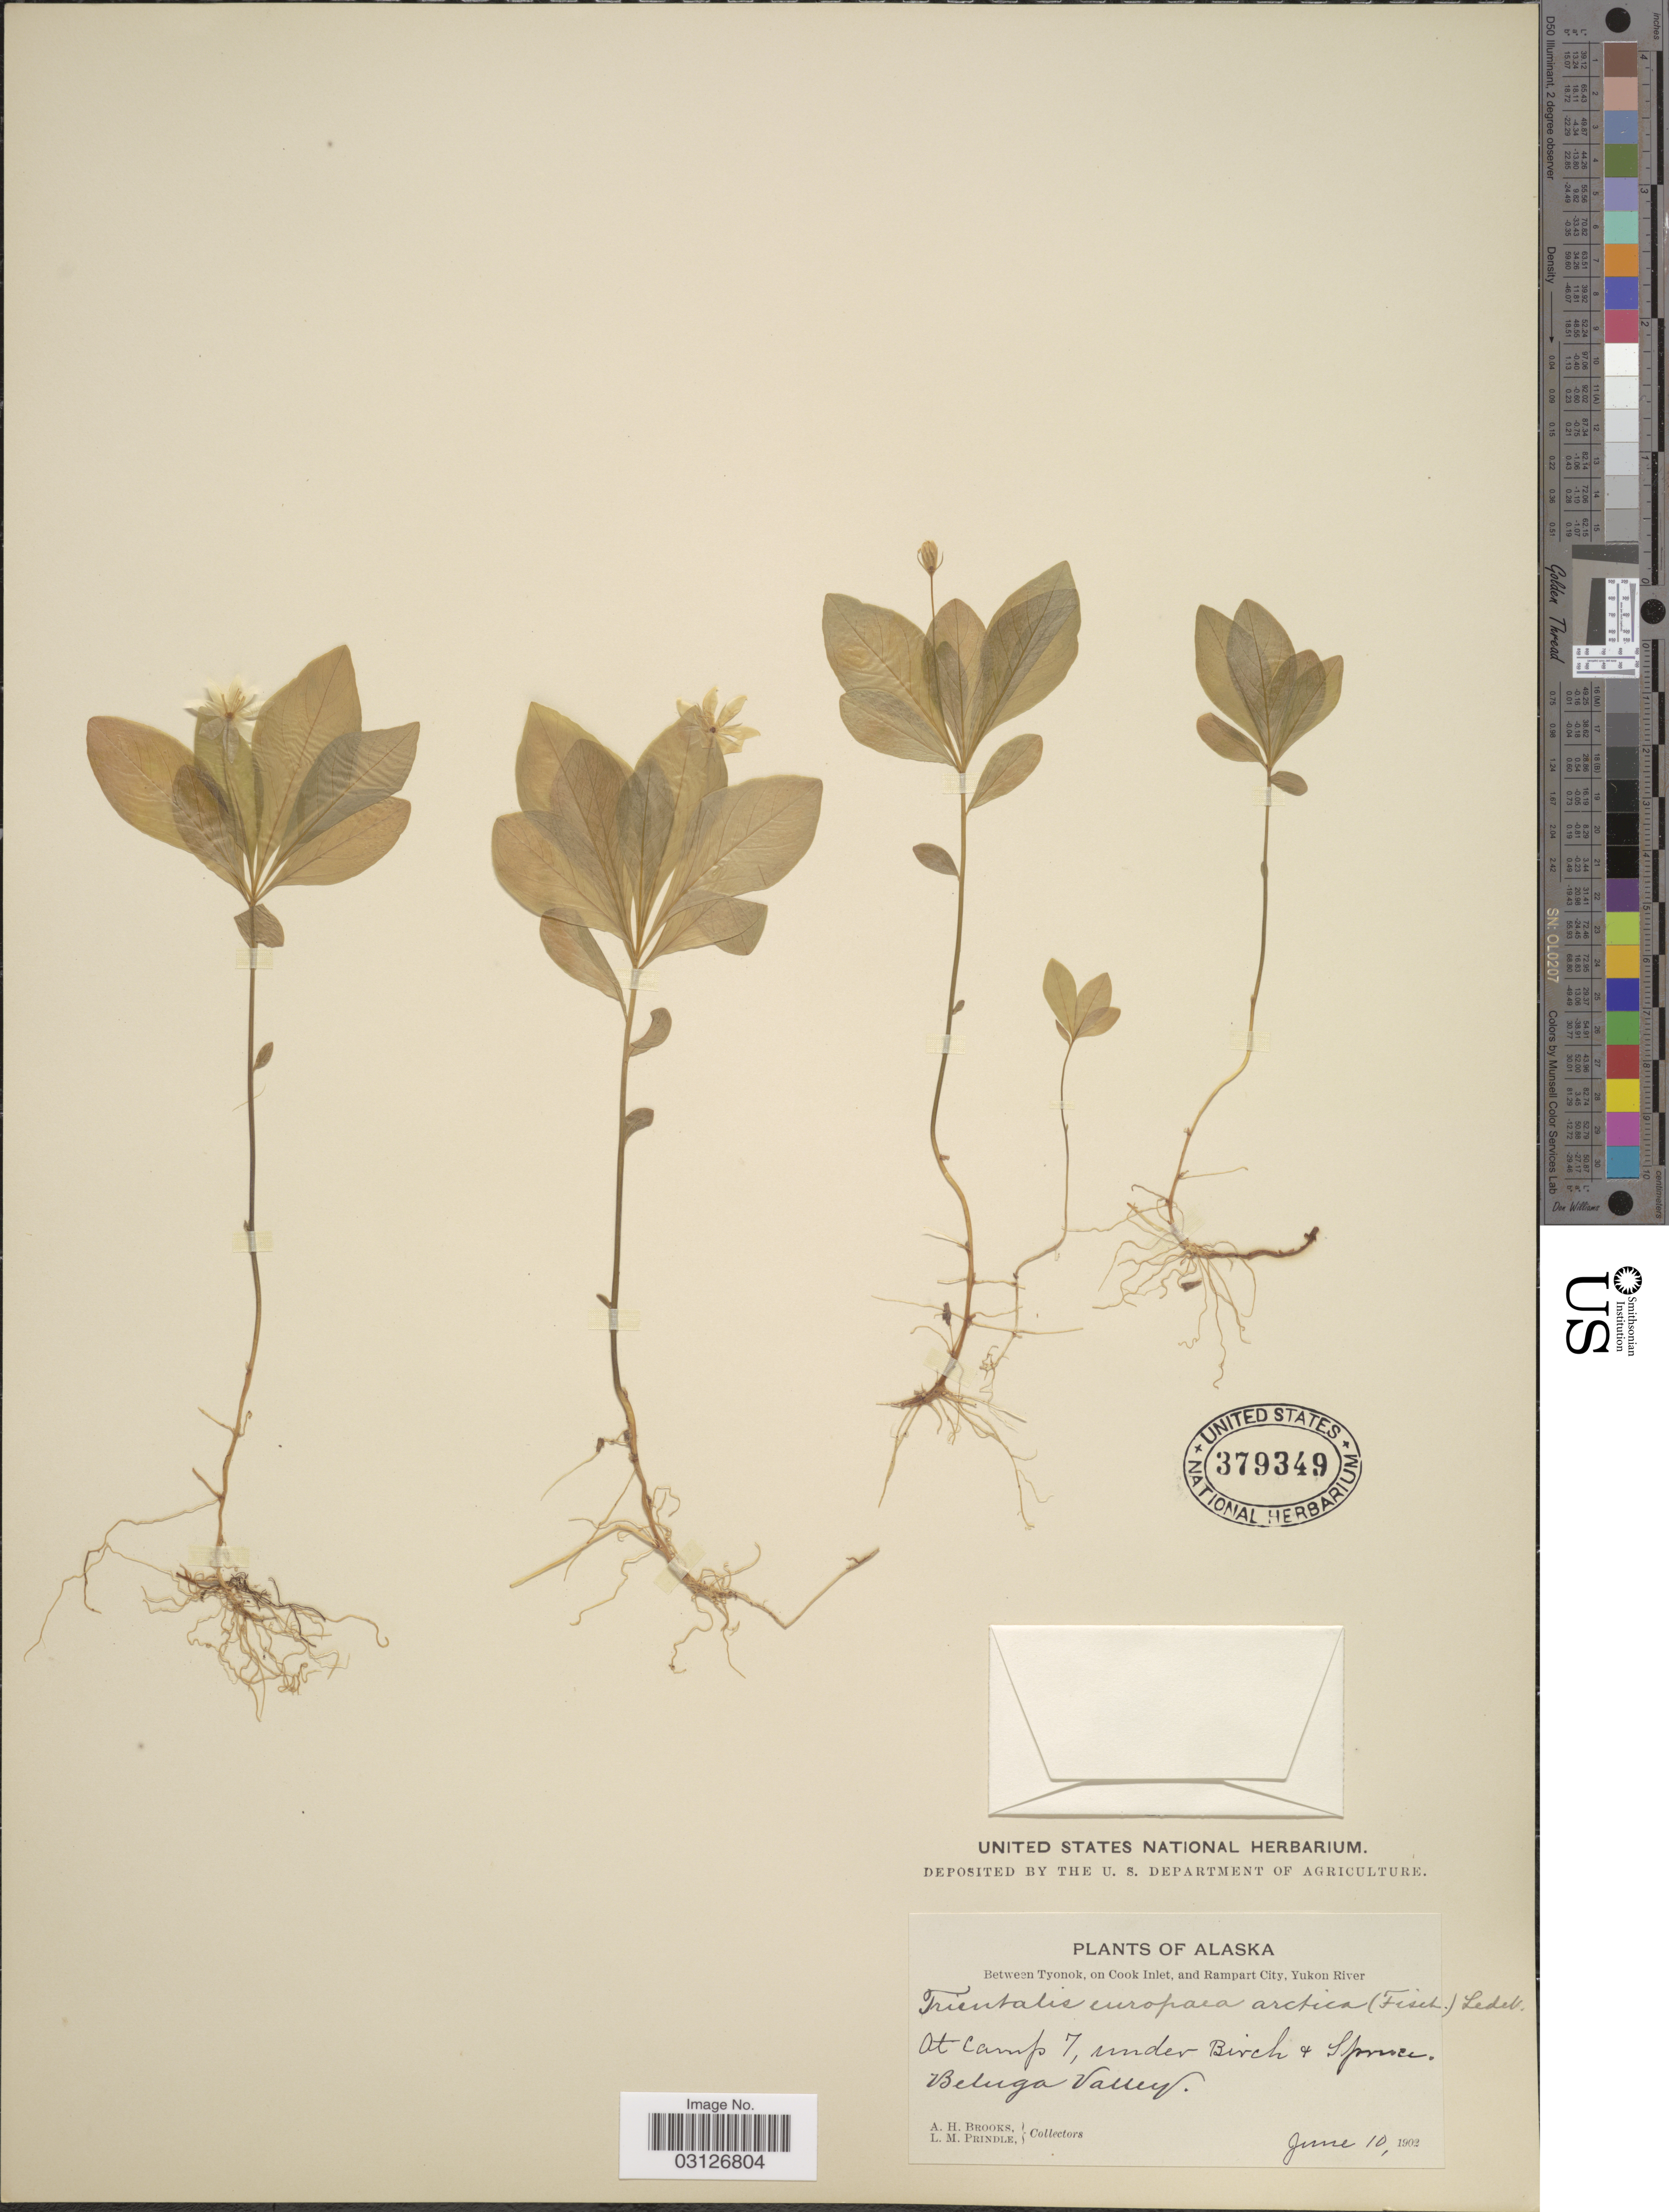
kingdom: Plantae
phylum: Tracheophyta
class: Magnoliopsida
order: Ericales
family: Primulaceae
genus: Trientalis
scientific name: Trientalis europaea subsp. arctica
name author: (Fisch. ex Hook.) Hultén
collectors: A. Brooks & L. Prindle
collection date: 1902-06-10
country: United States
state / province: Alaska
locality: Between Tyonok, on Cook Inlet, and Rampart City, Yukon River. At Camp 7, under Birch & Spruce. Beluga Valley.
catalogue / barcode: US 379349